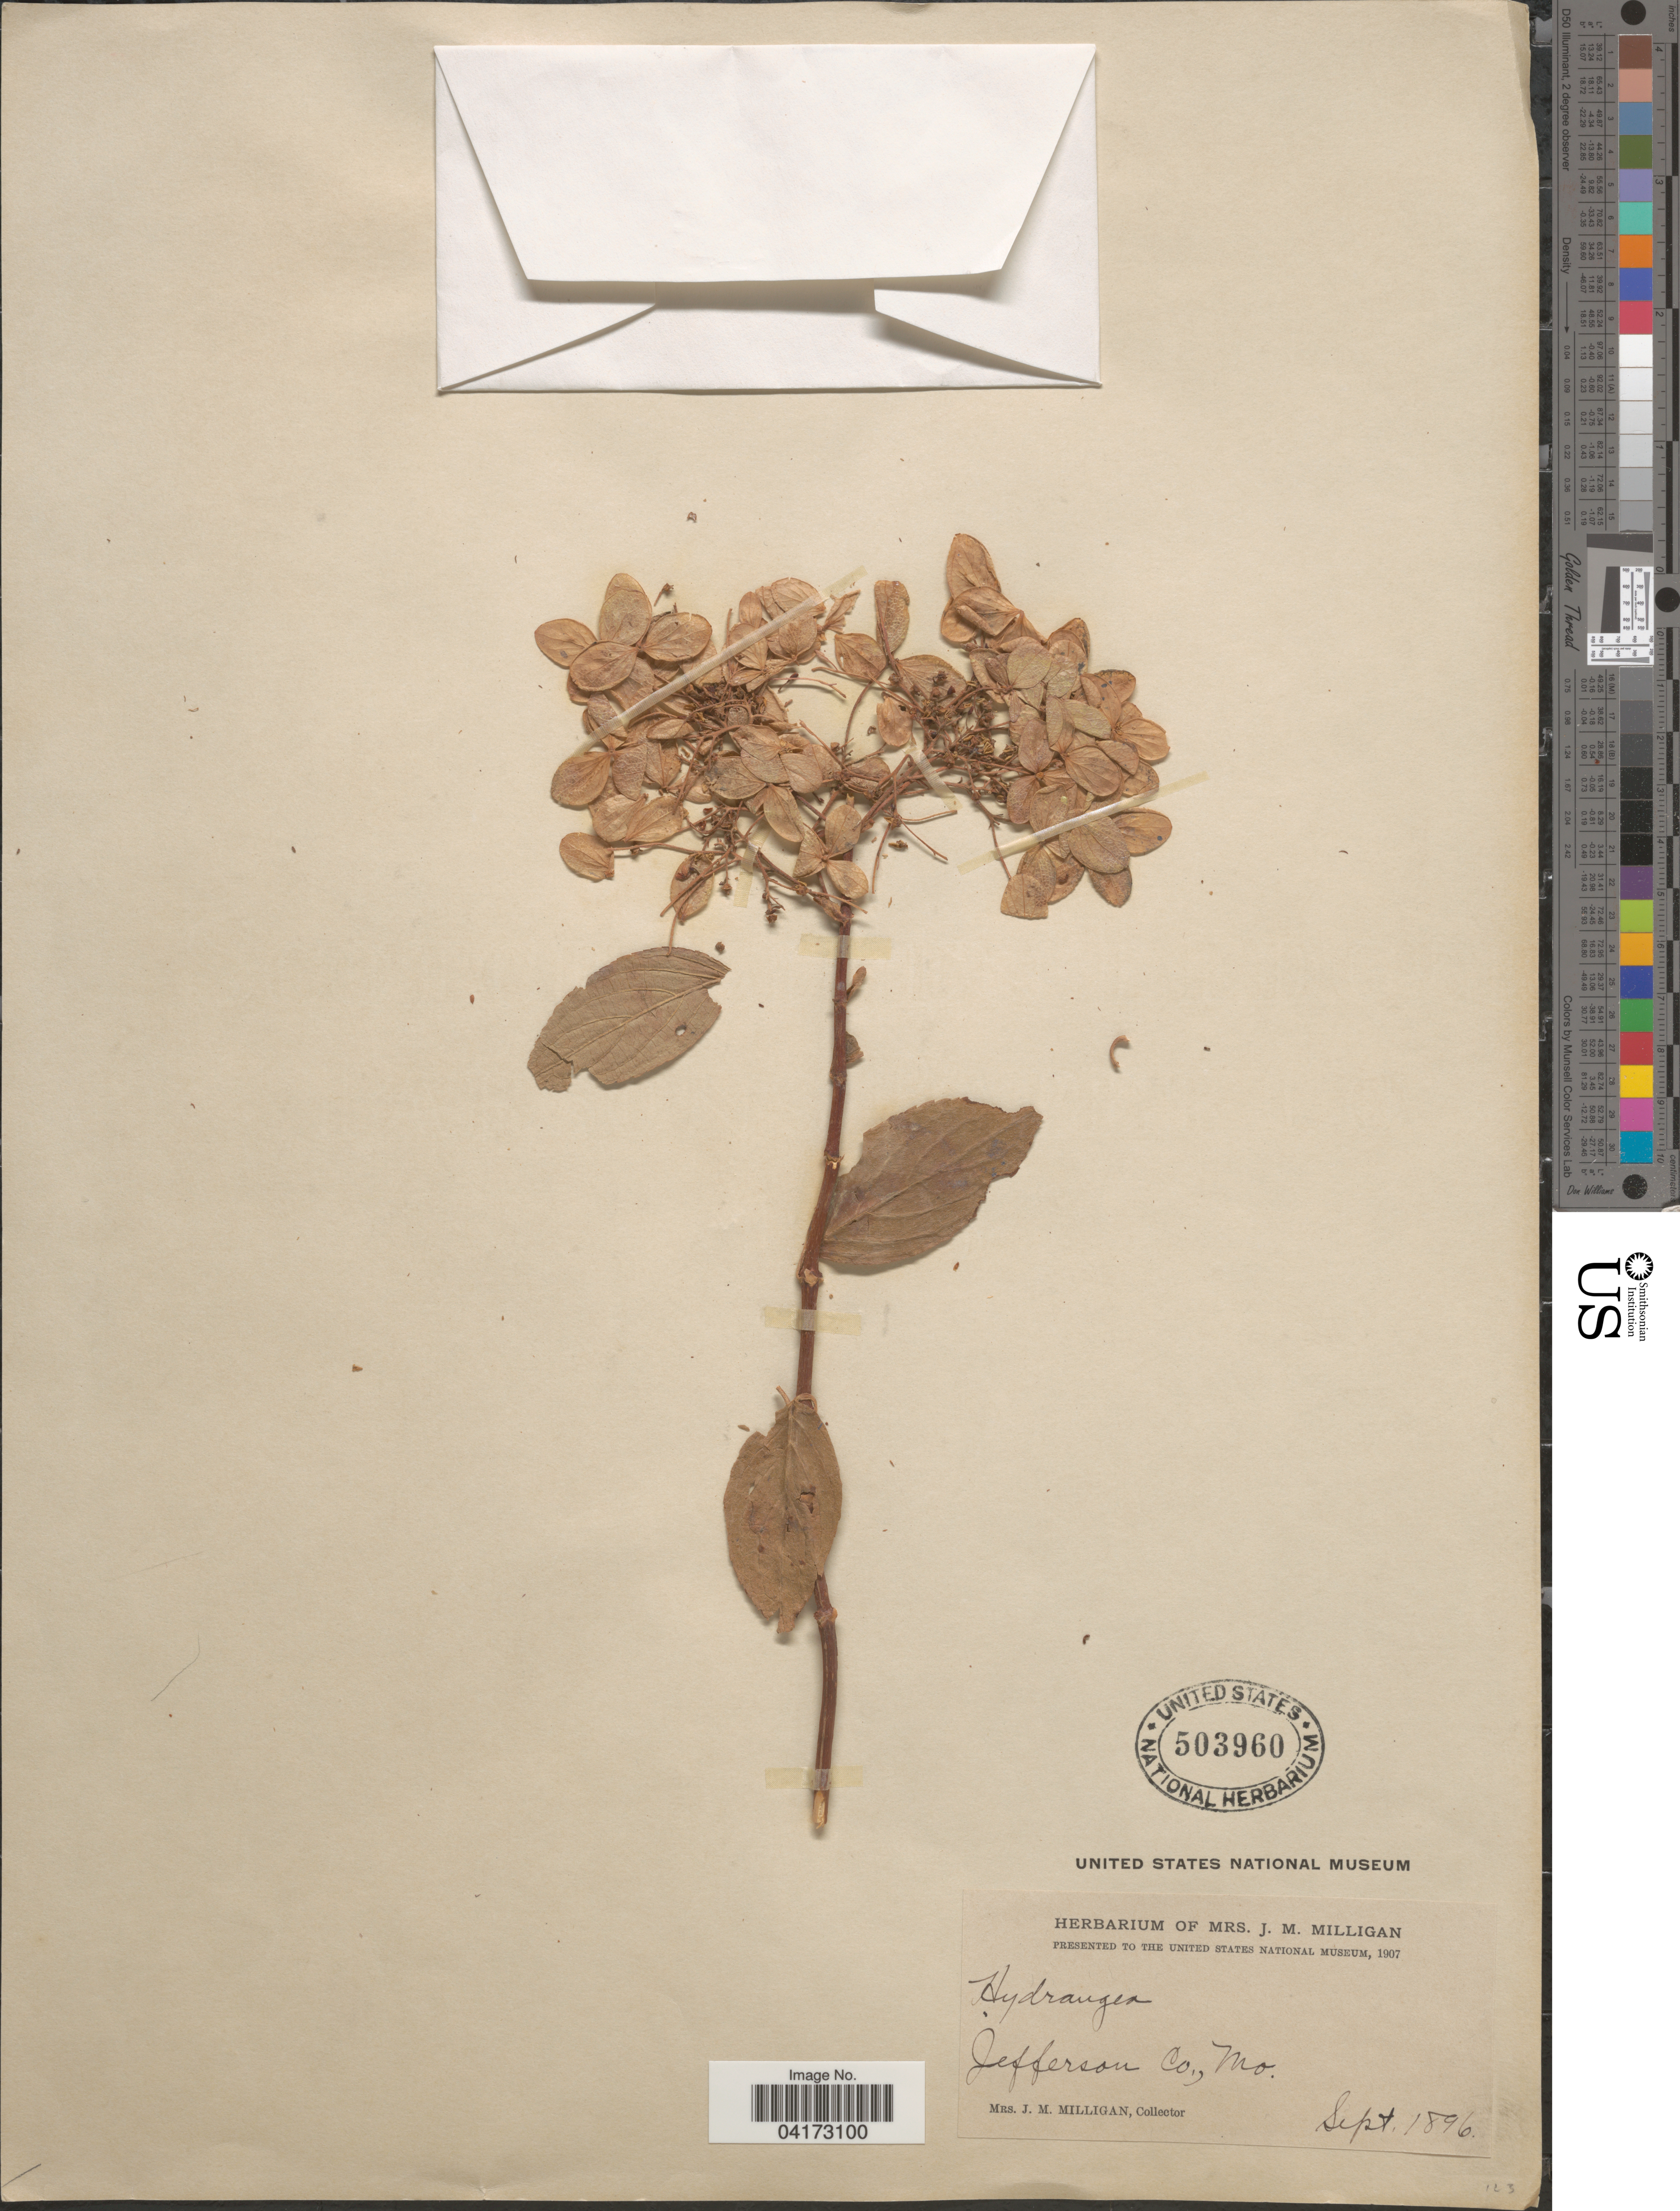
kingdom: Plantae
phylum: Tracheophyta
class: Magnoliopsida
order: Cornales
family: Hydrangeaceae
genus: Hydrangea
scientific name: Hydrangea sp.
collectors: J. Milligan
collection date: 1896-09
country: United States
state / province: Missouri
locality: Jefferson Co.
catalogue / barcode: US 503960